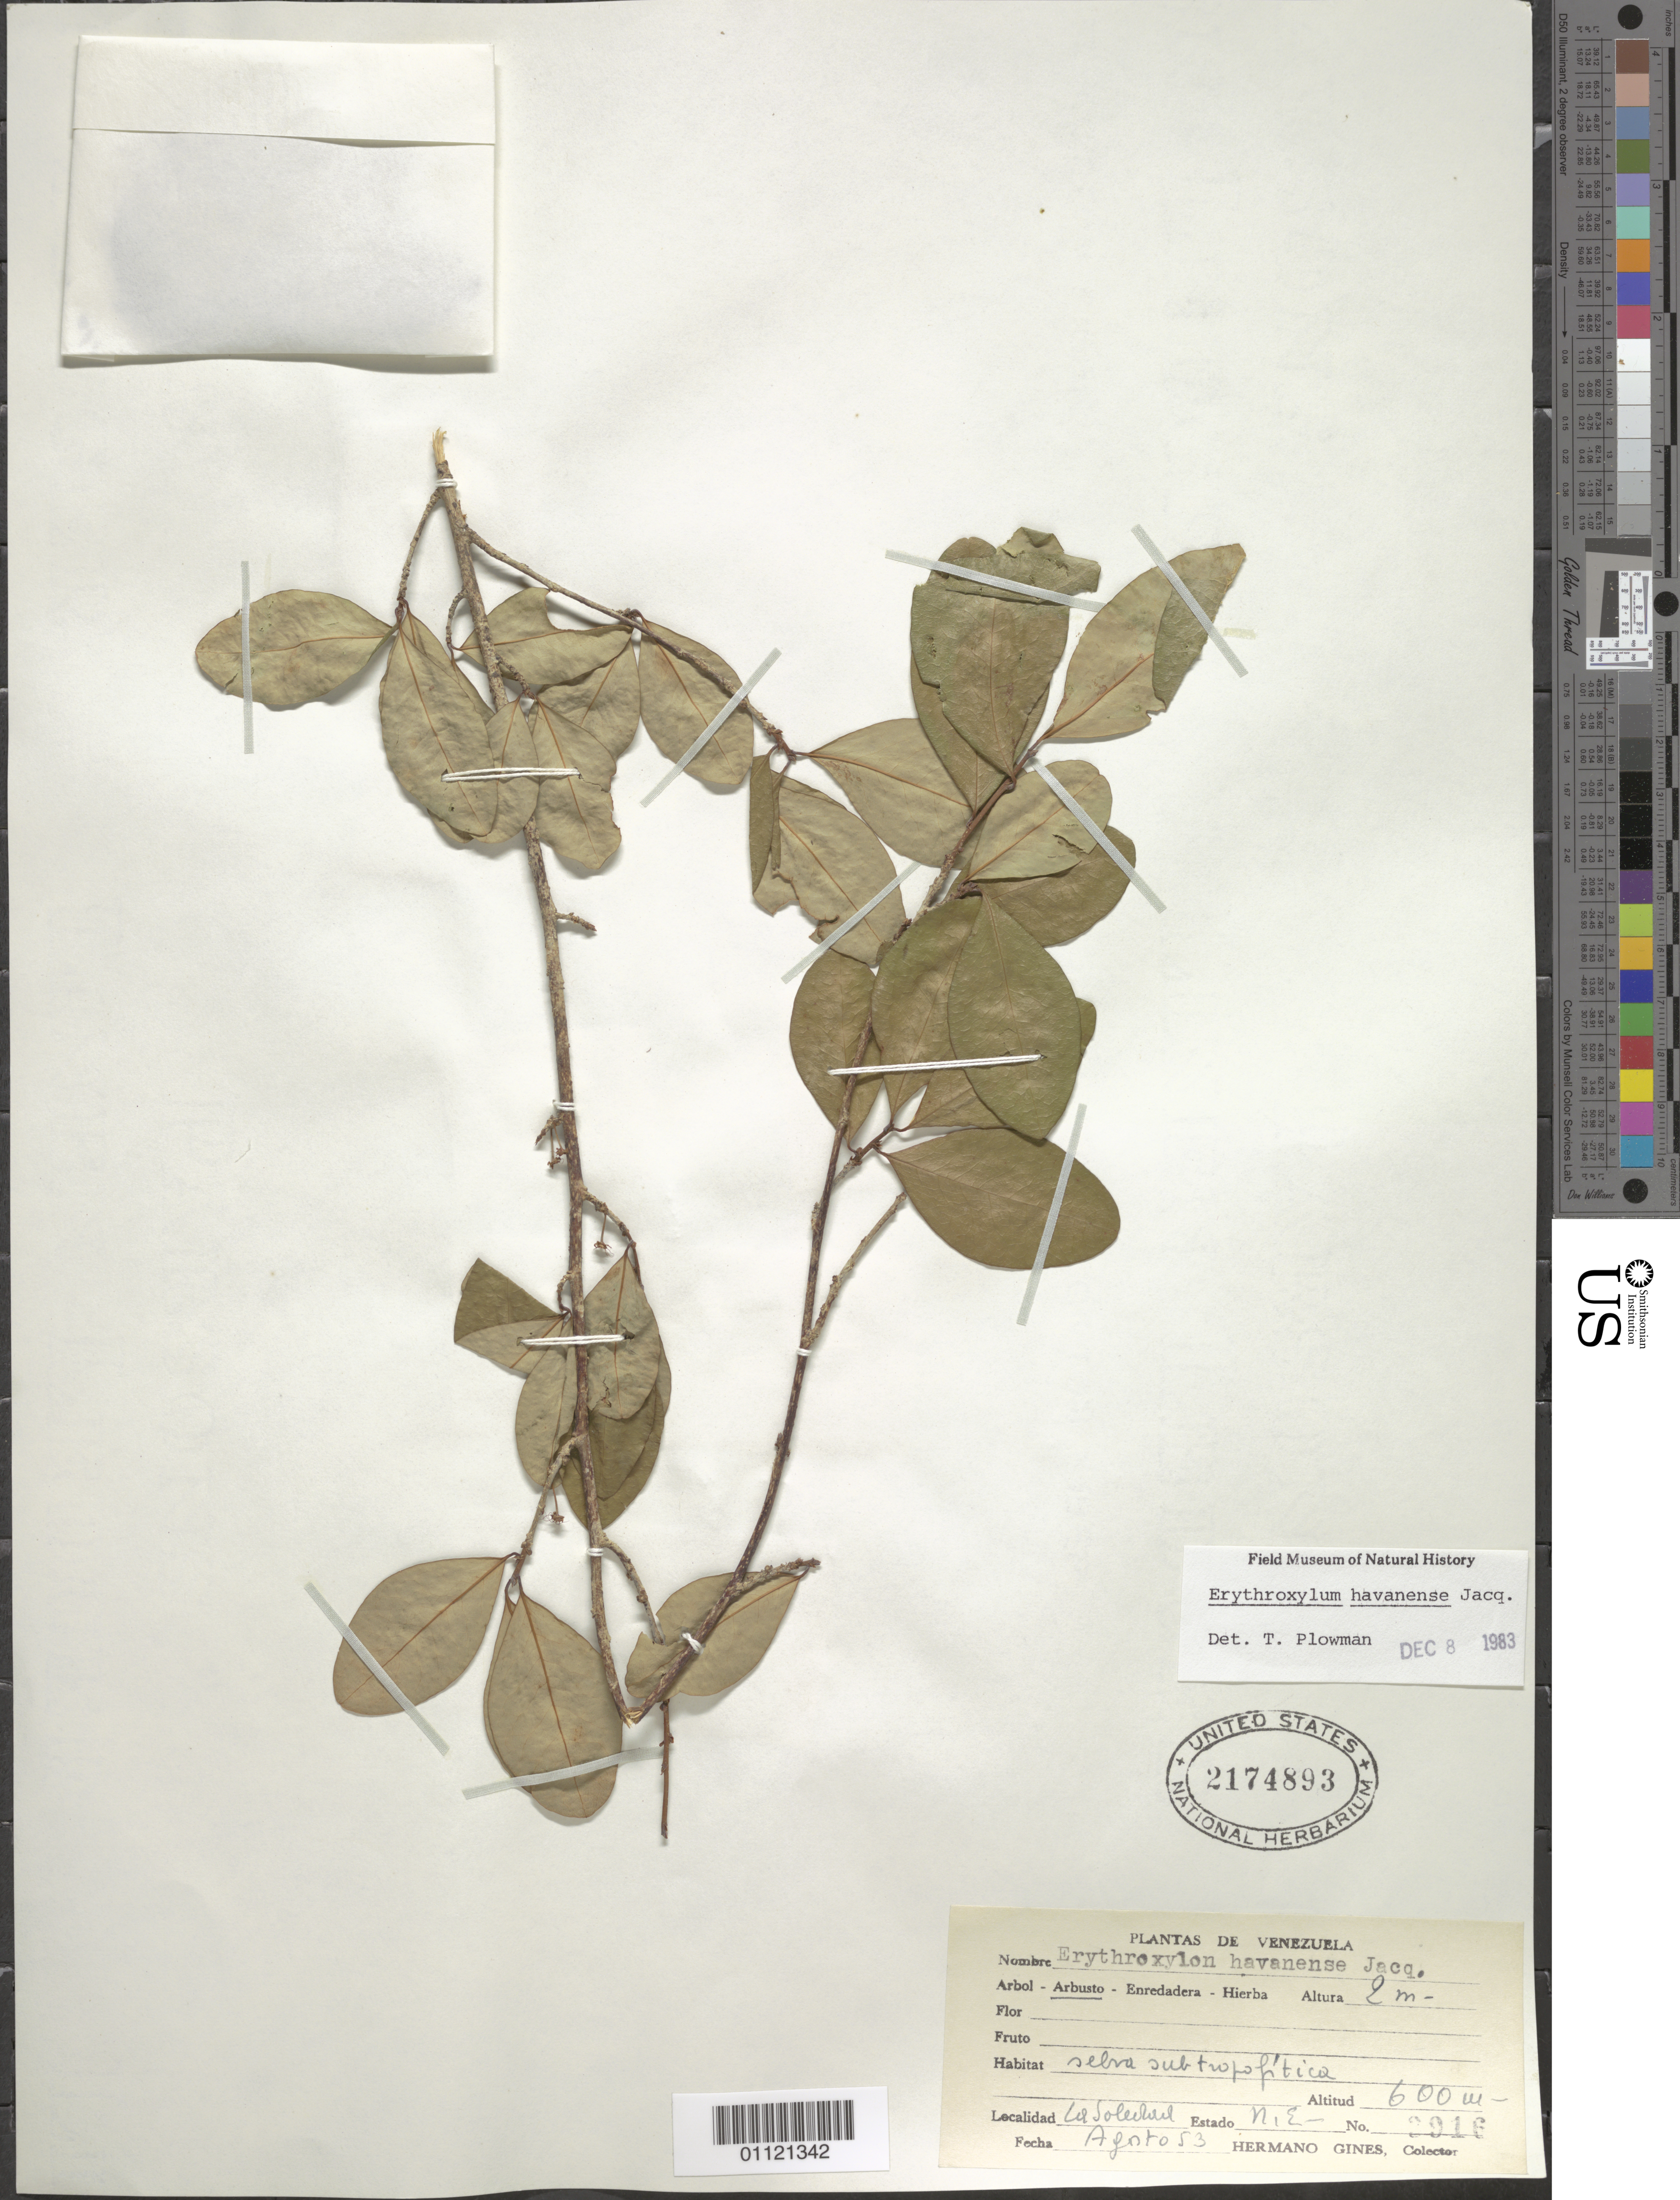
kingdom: Plantae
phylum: Tracheophyta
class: Magnoliopsida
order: Malpighiales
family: Erythroxylaceae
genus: Erythroxylum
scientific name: Erythroxylum havanense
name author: Jacq.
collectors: Bro. Gines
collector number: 3916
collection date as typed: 01 Aug 1953 to 31 Aug 1953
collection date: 1953-08-01/1953-08-31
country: Venezuela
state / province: Nueva Esparta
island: Margarita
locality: La Soledad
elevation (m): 600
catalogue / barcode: US 2174893